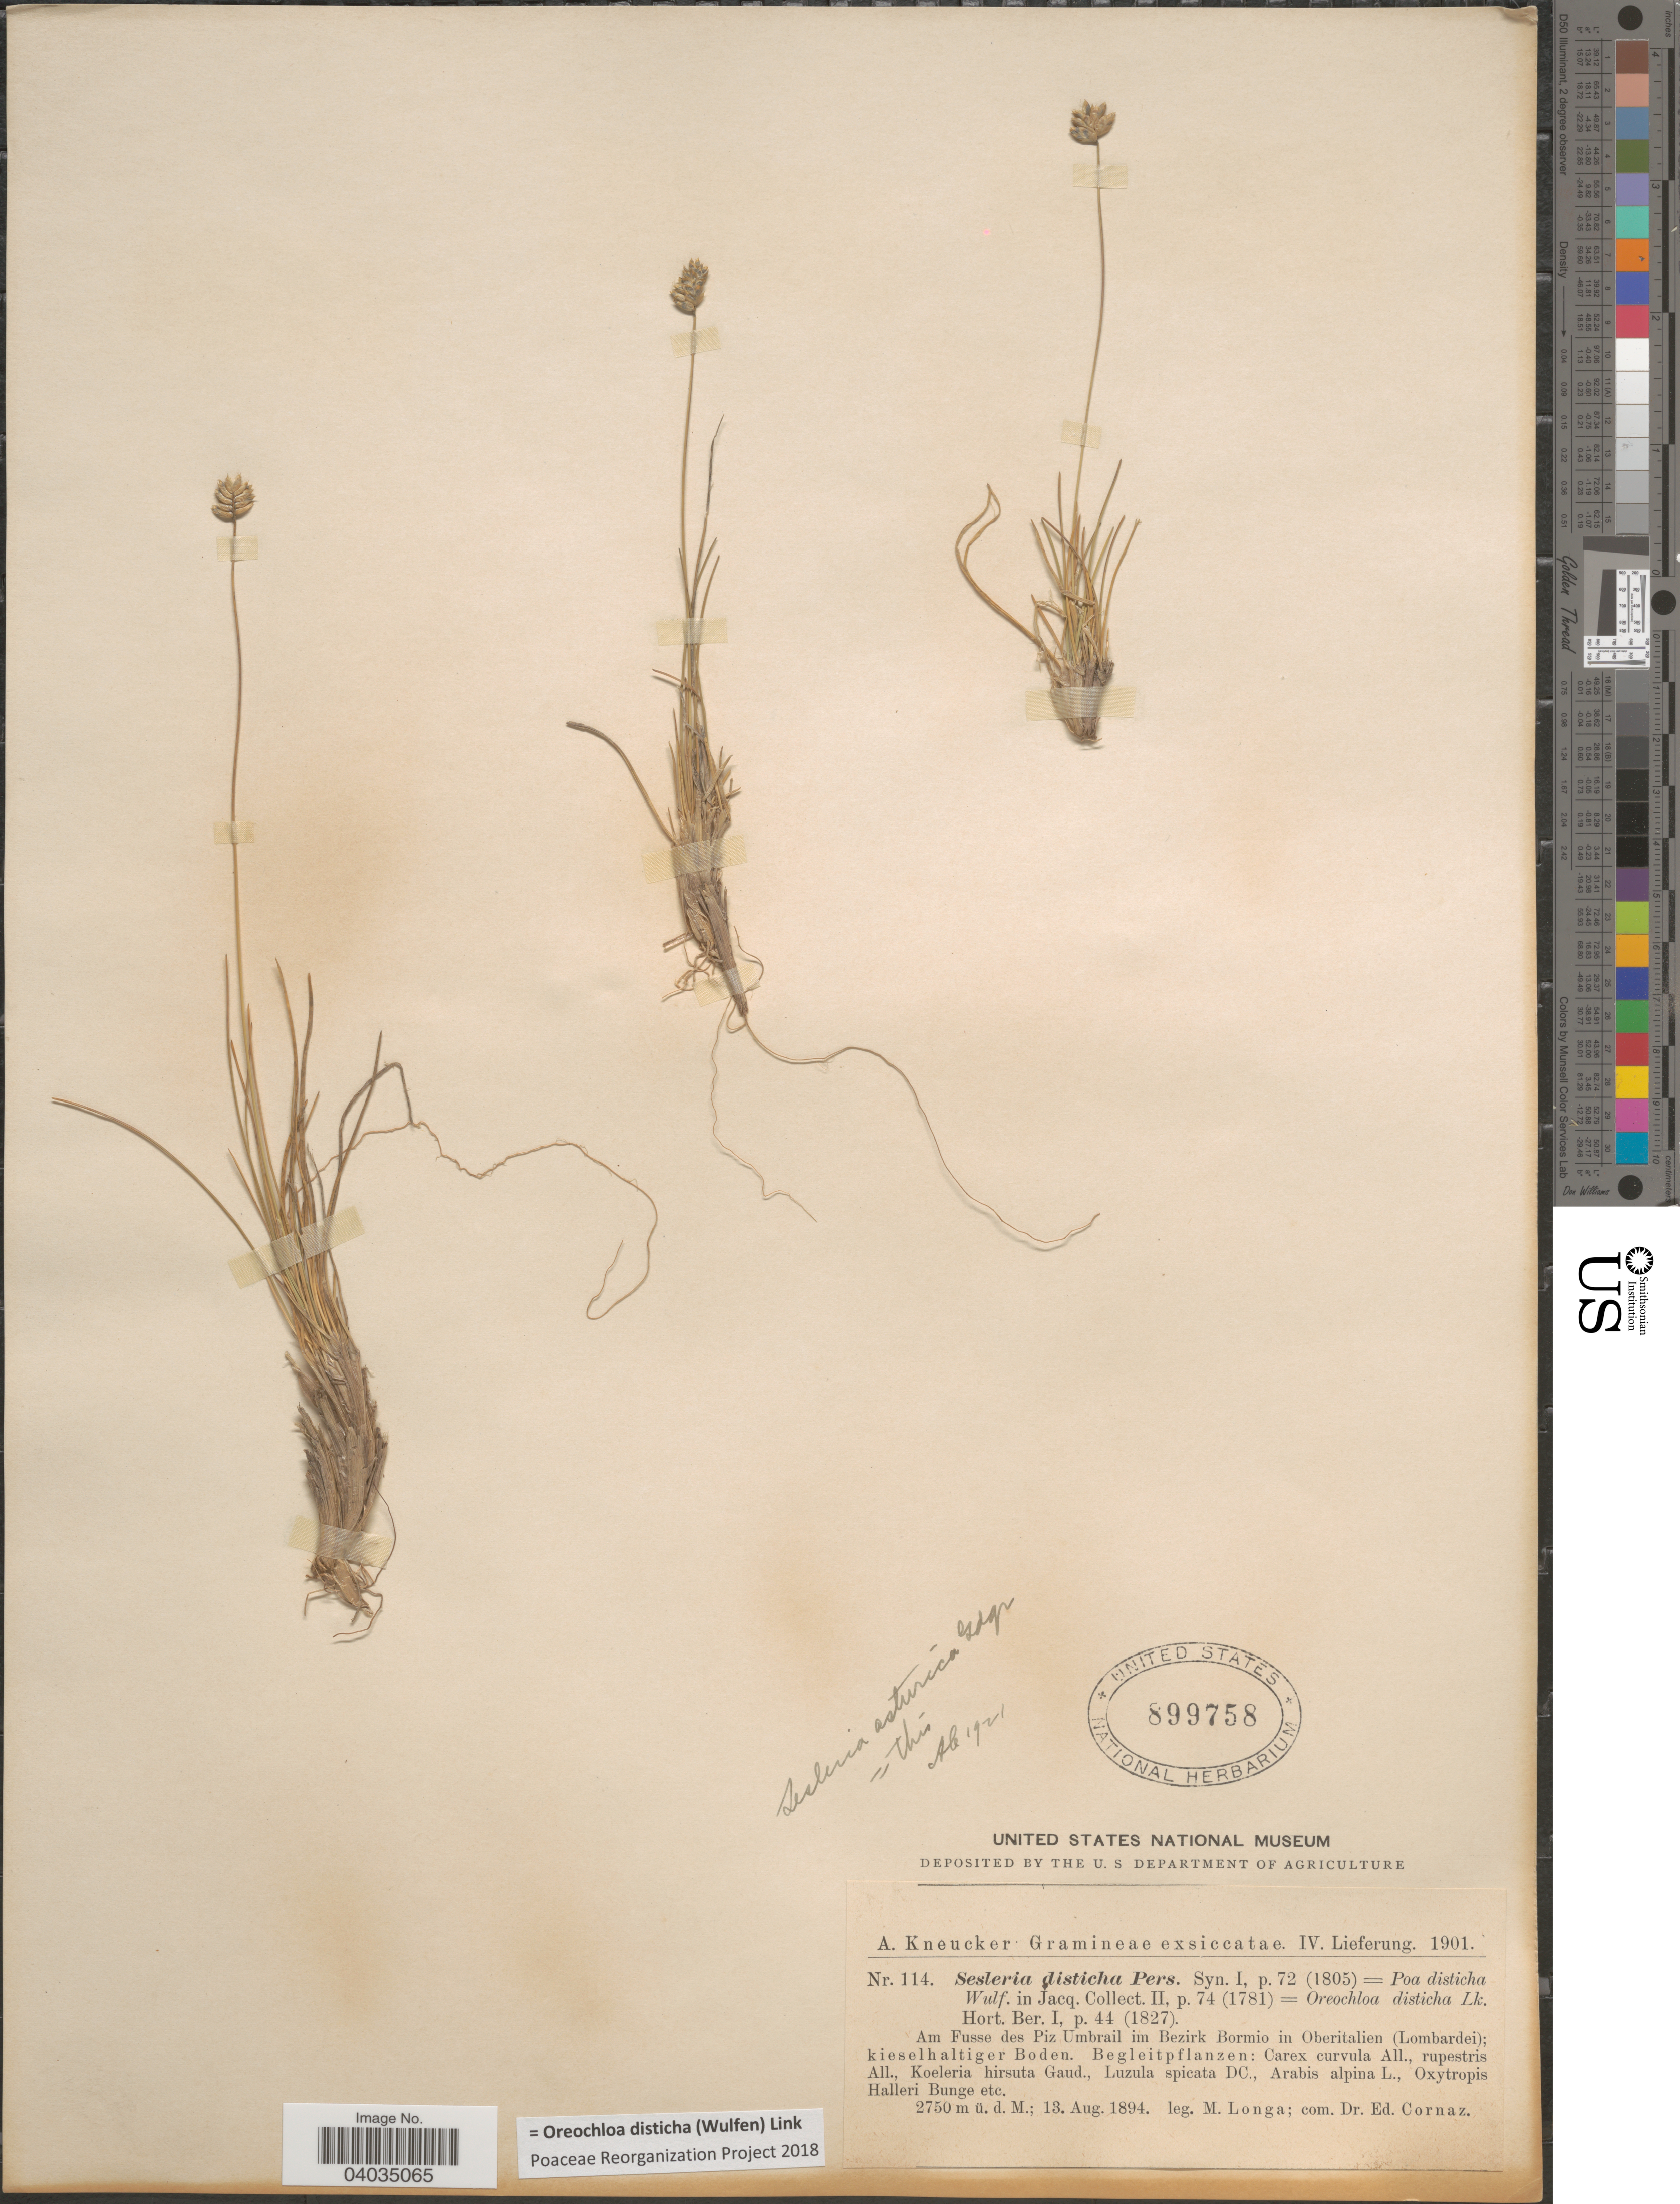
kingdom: Plantae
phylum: Tracheophyta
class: Liliopsida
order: Poales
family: Poaceae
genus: Oreochloa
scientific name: Oreochloa disticha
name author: (Wulfen) Link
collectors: M. Longa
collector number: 114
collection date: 1894-08-13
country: Italy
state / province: Umbria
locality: Am Fusse des Piz Umbrail im Bezirk Bormio in Oberitalien (Lombardei); kieselhaltiger Boden.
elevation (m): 2750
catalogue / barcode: US 899758